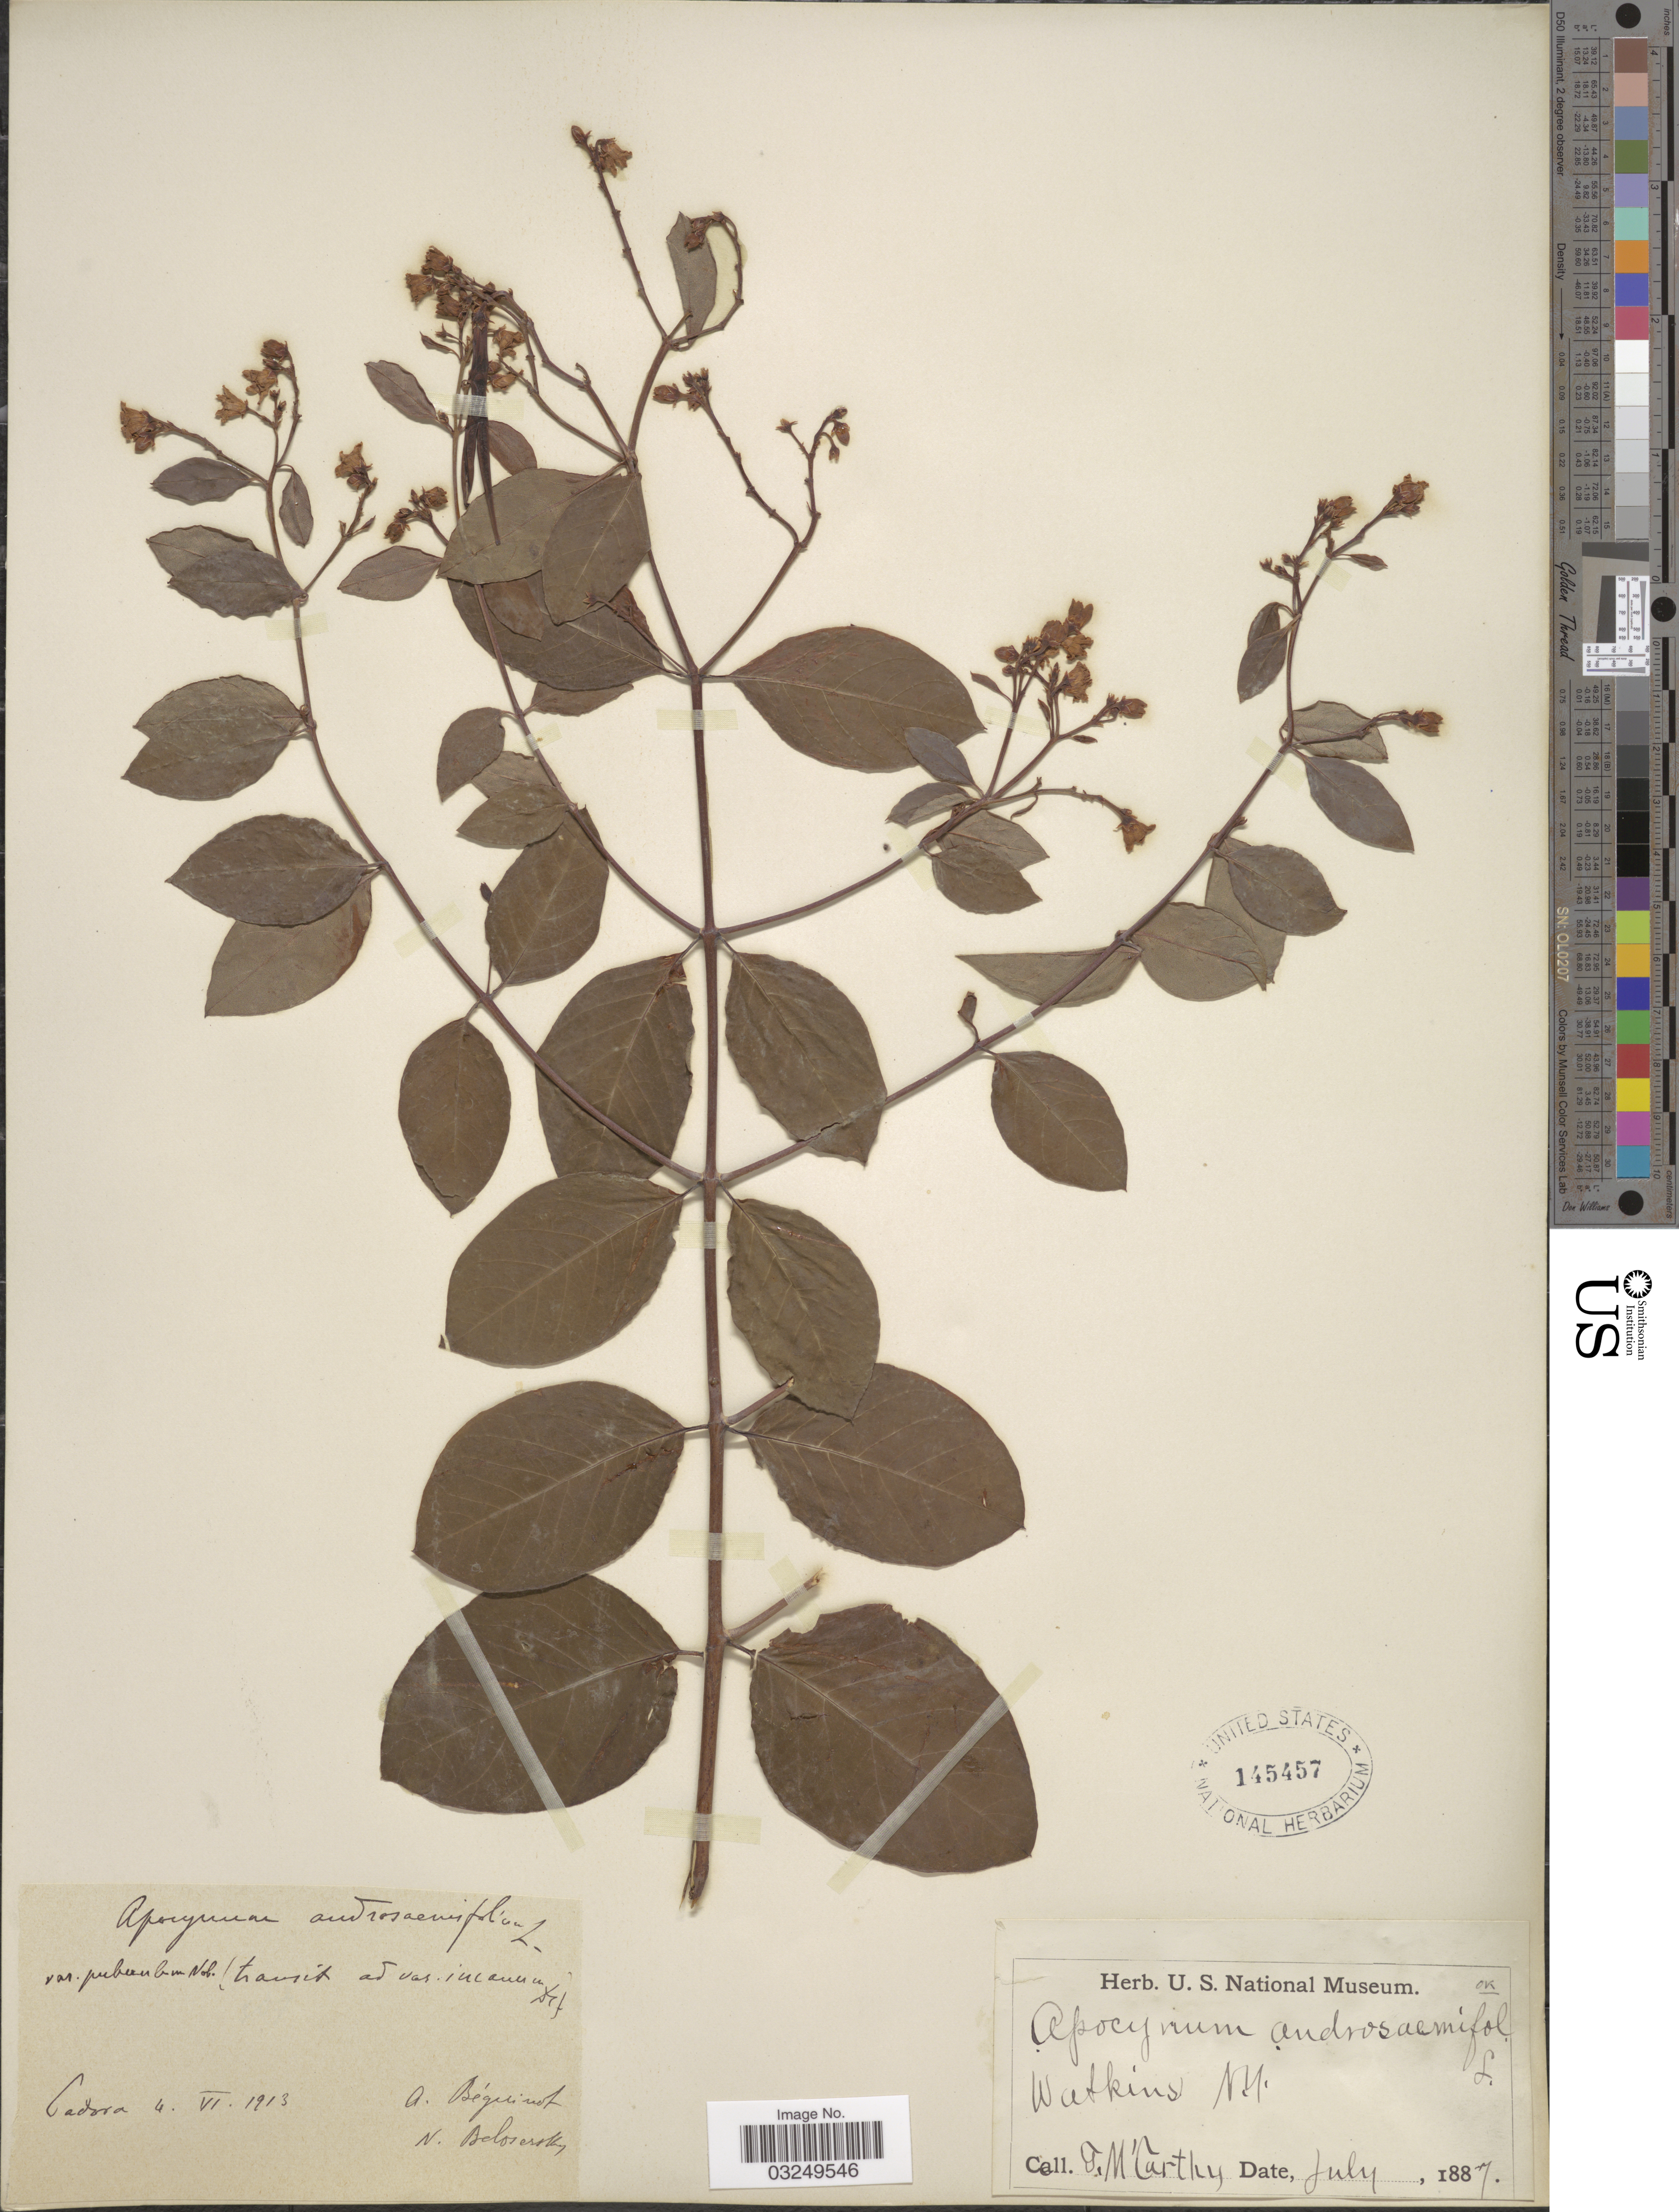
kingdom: Plantae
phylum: Tracheophyta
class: Magnoliopsida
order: Gentianales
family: Apocynaceae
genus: Apocynum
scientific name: Apocynum androsaemifolium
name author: L.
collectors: G. McCarthy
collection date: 1887-07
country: United States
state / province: New York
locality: Watkins. N. Y.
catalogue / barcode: US 145457